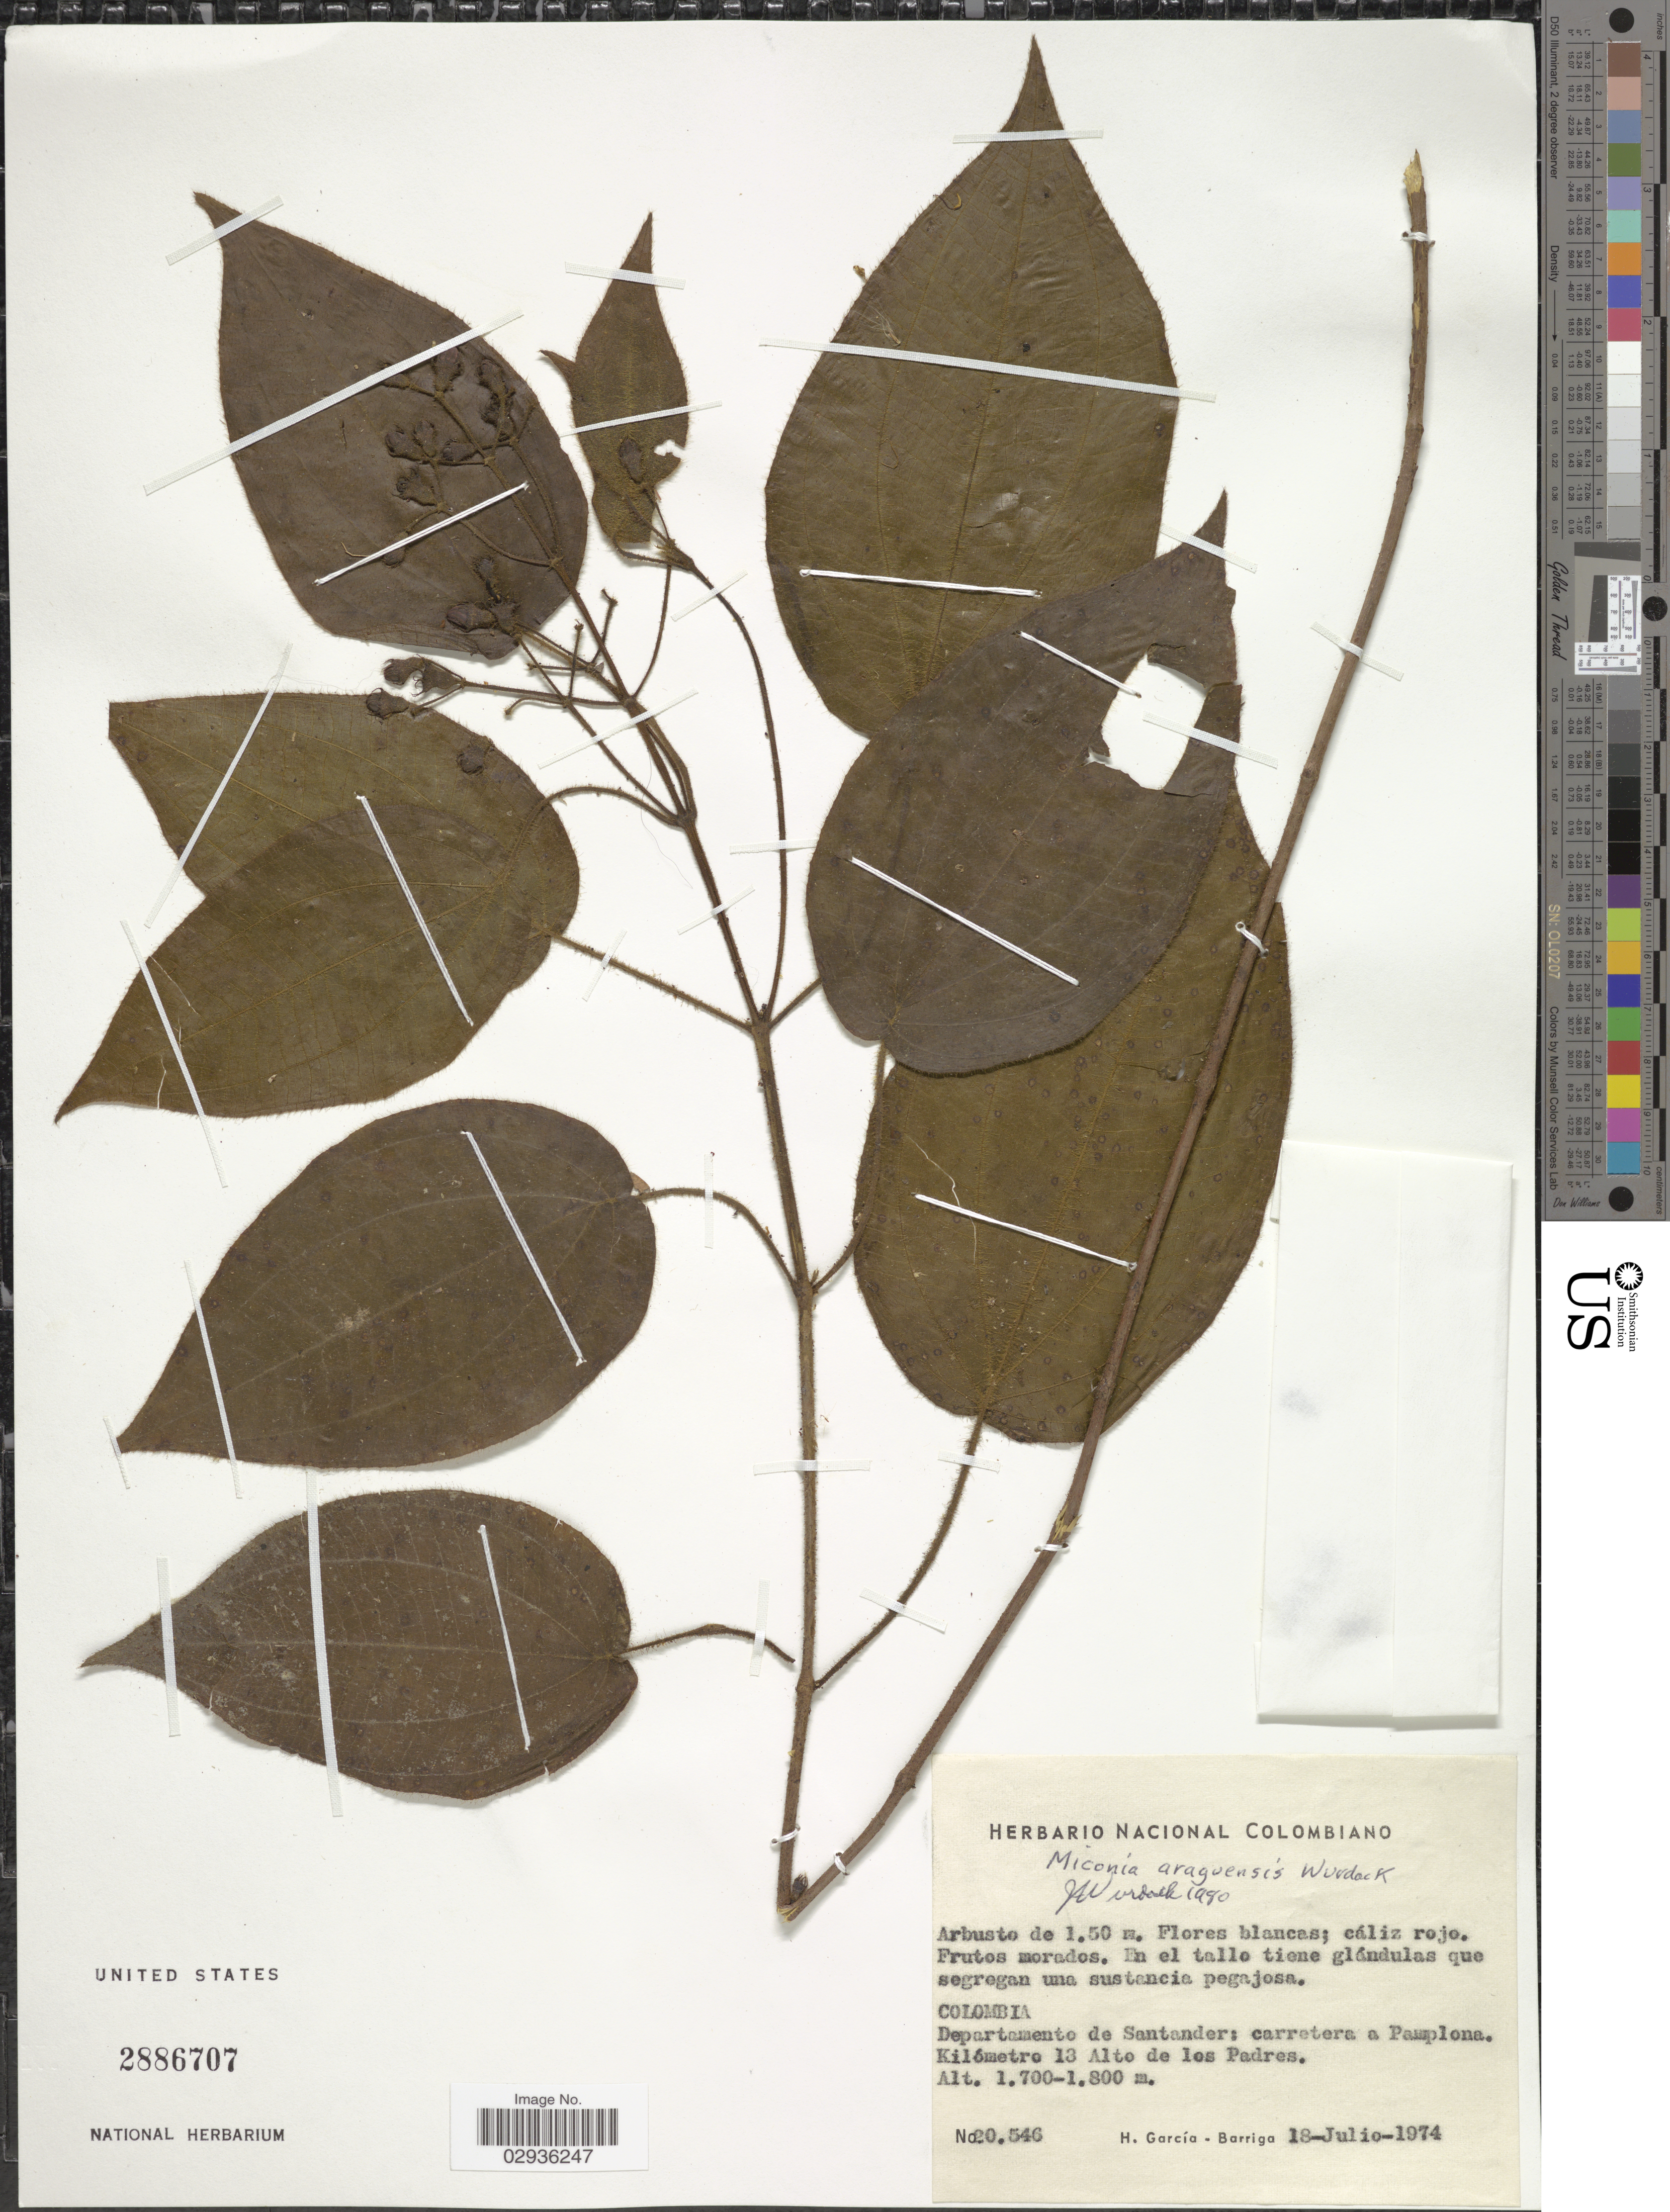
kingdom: Plantae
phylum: Tracheophyta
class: Magnoliopsida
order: Myrtales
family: Melastomataceae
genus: Miconia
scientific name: Miconia araguensis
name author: Wurdack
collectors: H. García Barriga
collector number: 20546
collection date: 1974-07-18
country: Colombia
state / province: Santander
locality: Departamento de Santander: carretera a Pamplona. Kilómetro 13 Alto de los Padres.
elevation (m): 1700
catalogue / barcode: US 2886707